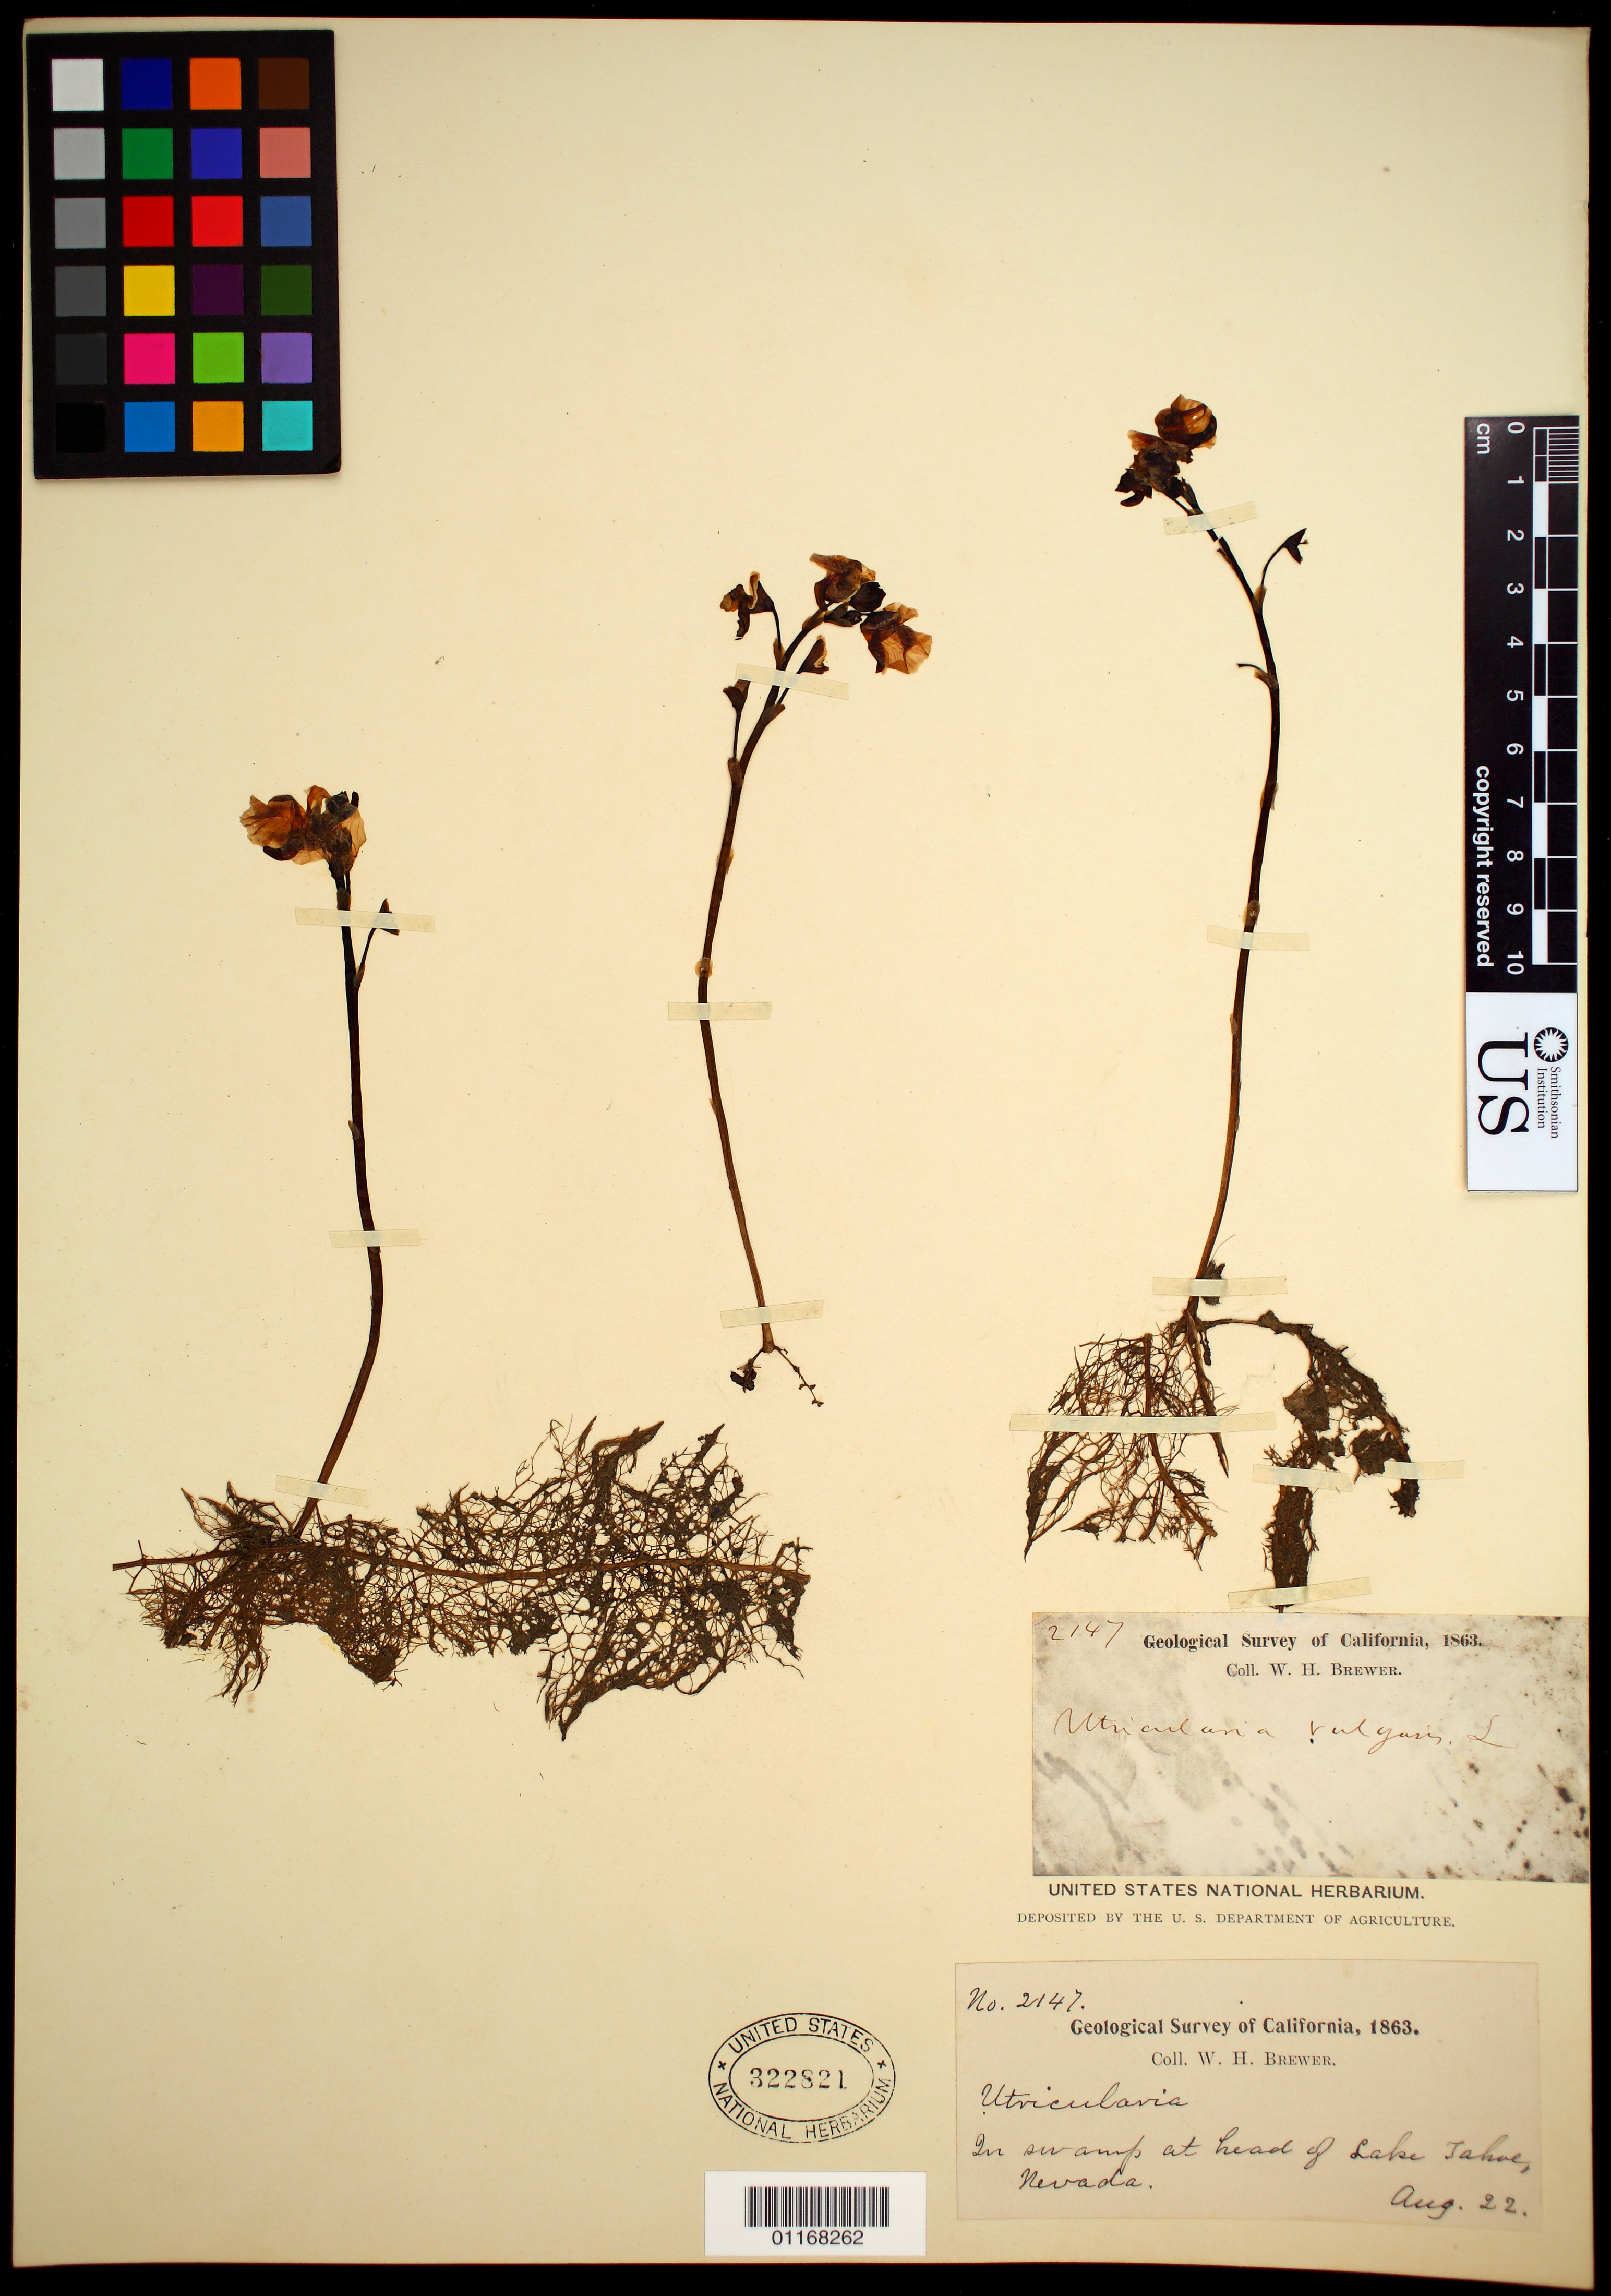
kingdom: Plantae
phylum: Tracheophyta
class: Magnoliopsida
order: Lamiales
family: Lentibulariaceae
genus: Utricularia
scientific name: Utricularia vulgaris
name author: L.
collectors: W. H. Brewer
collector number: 2147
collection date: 1863-08-22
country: United States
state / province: Nevada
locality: In swamp at head of Lake Tahoe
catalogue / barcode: US 322821